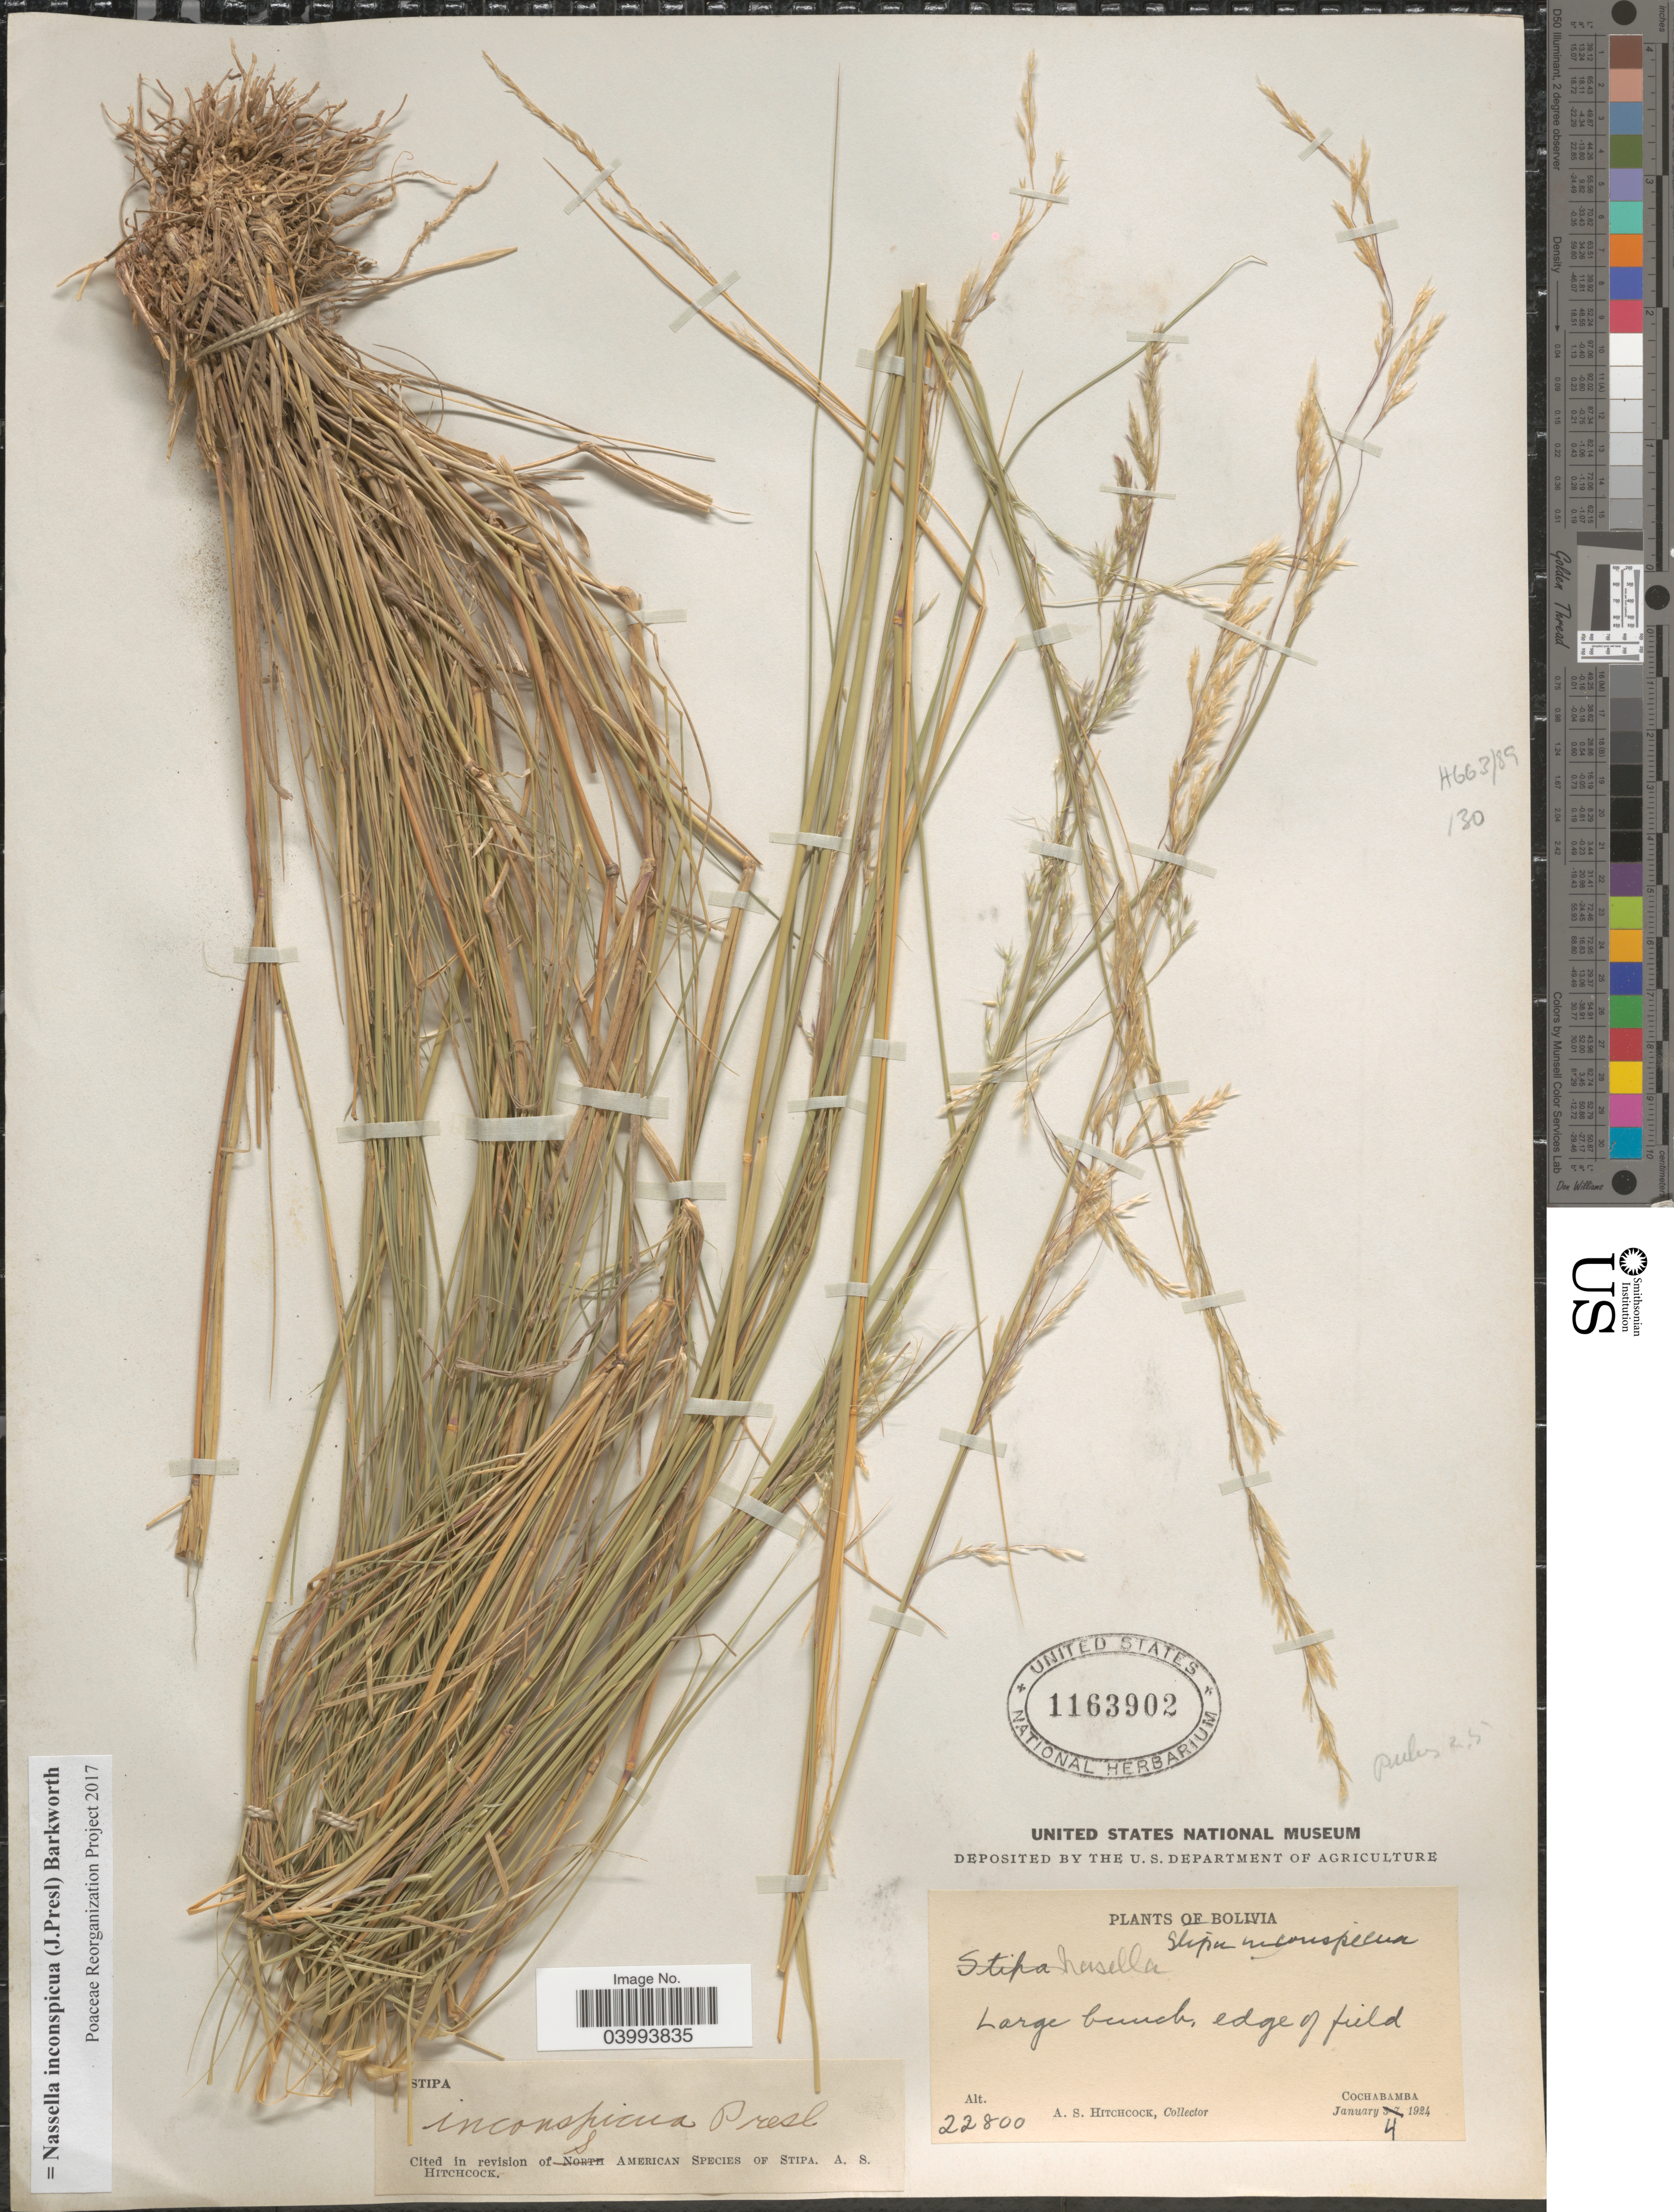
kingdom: Plantae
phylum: Tracheophyta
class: Liliopsida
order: Poales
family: Poaceae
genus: Nassella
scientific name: Nassella inconspicua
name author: (J. Presl) Barkworth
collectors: A. S. Hitchcock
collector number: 22800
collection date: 1924-01-04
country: Bolivia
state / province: Cochabamba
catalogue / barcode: US 1163902